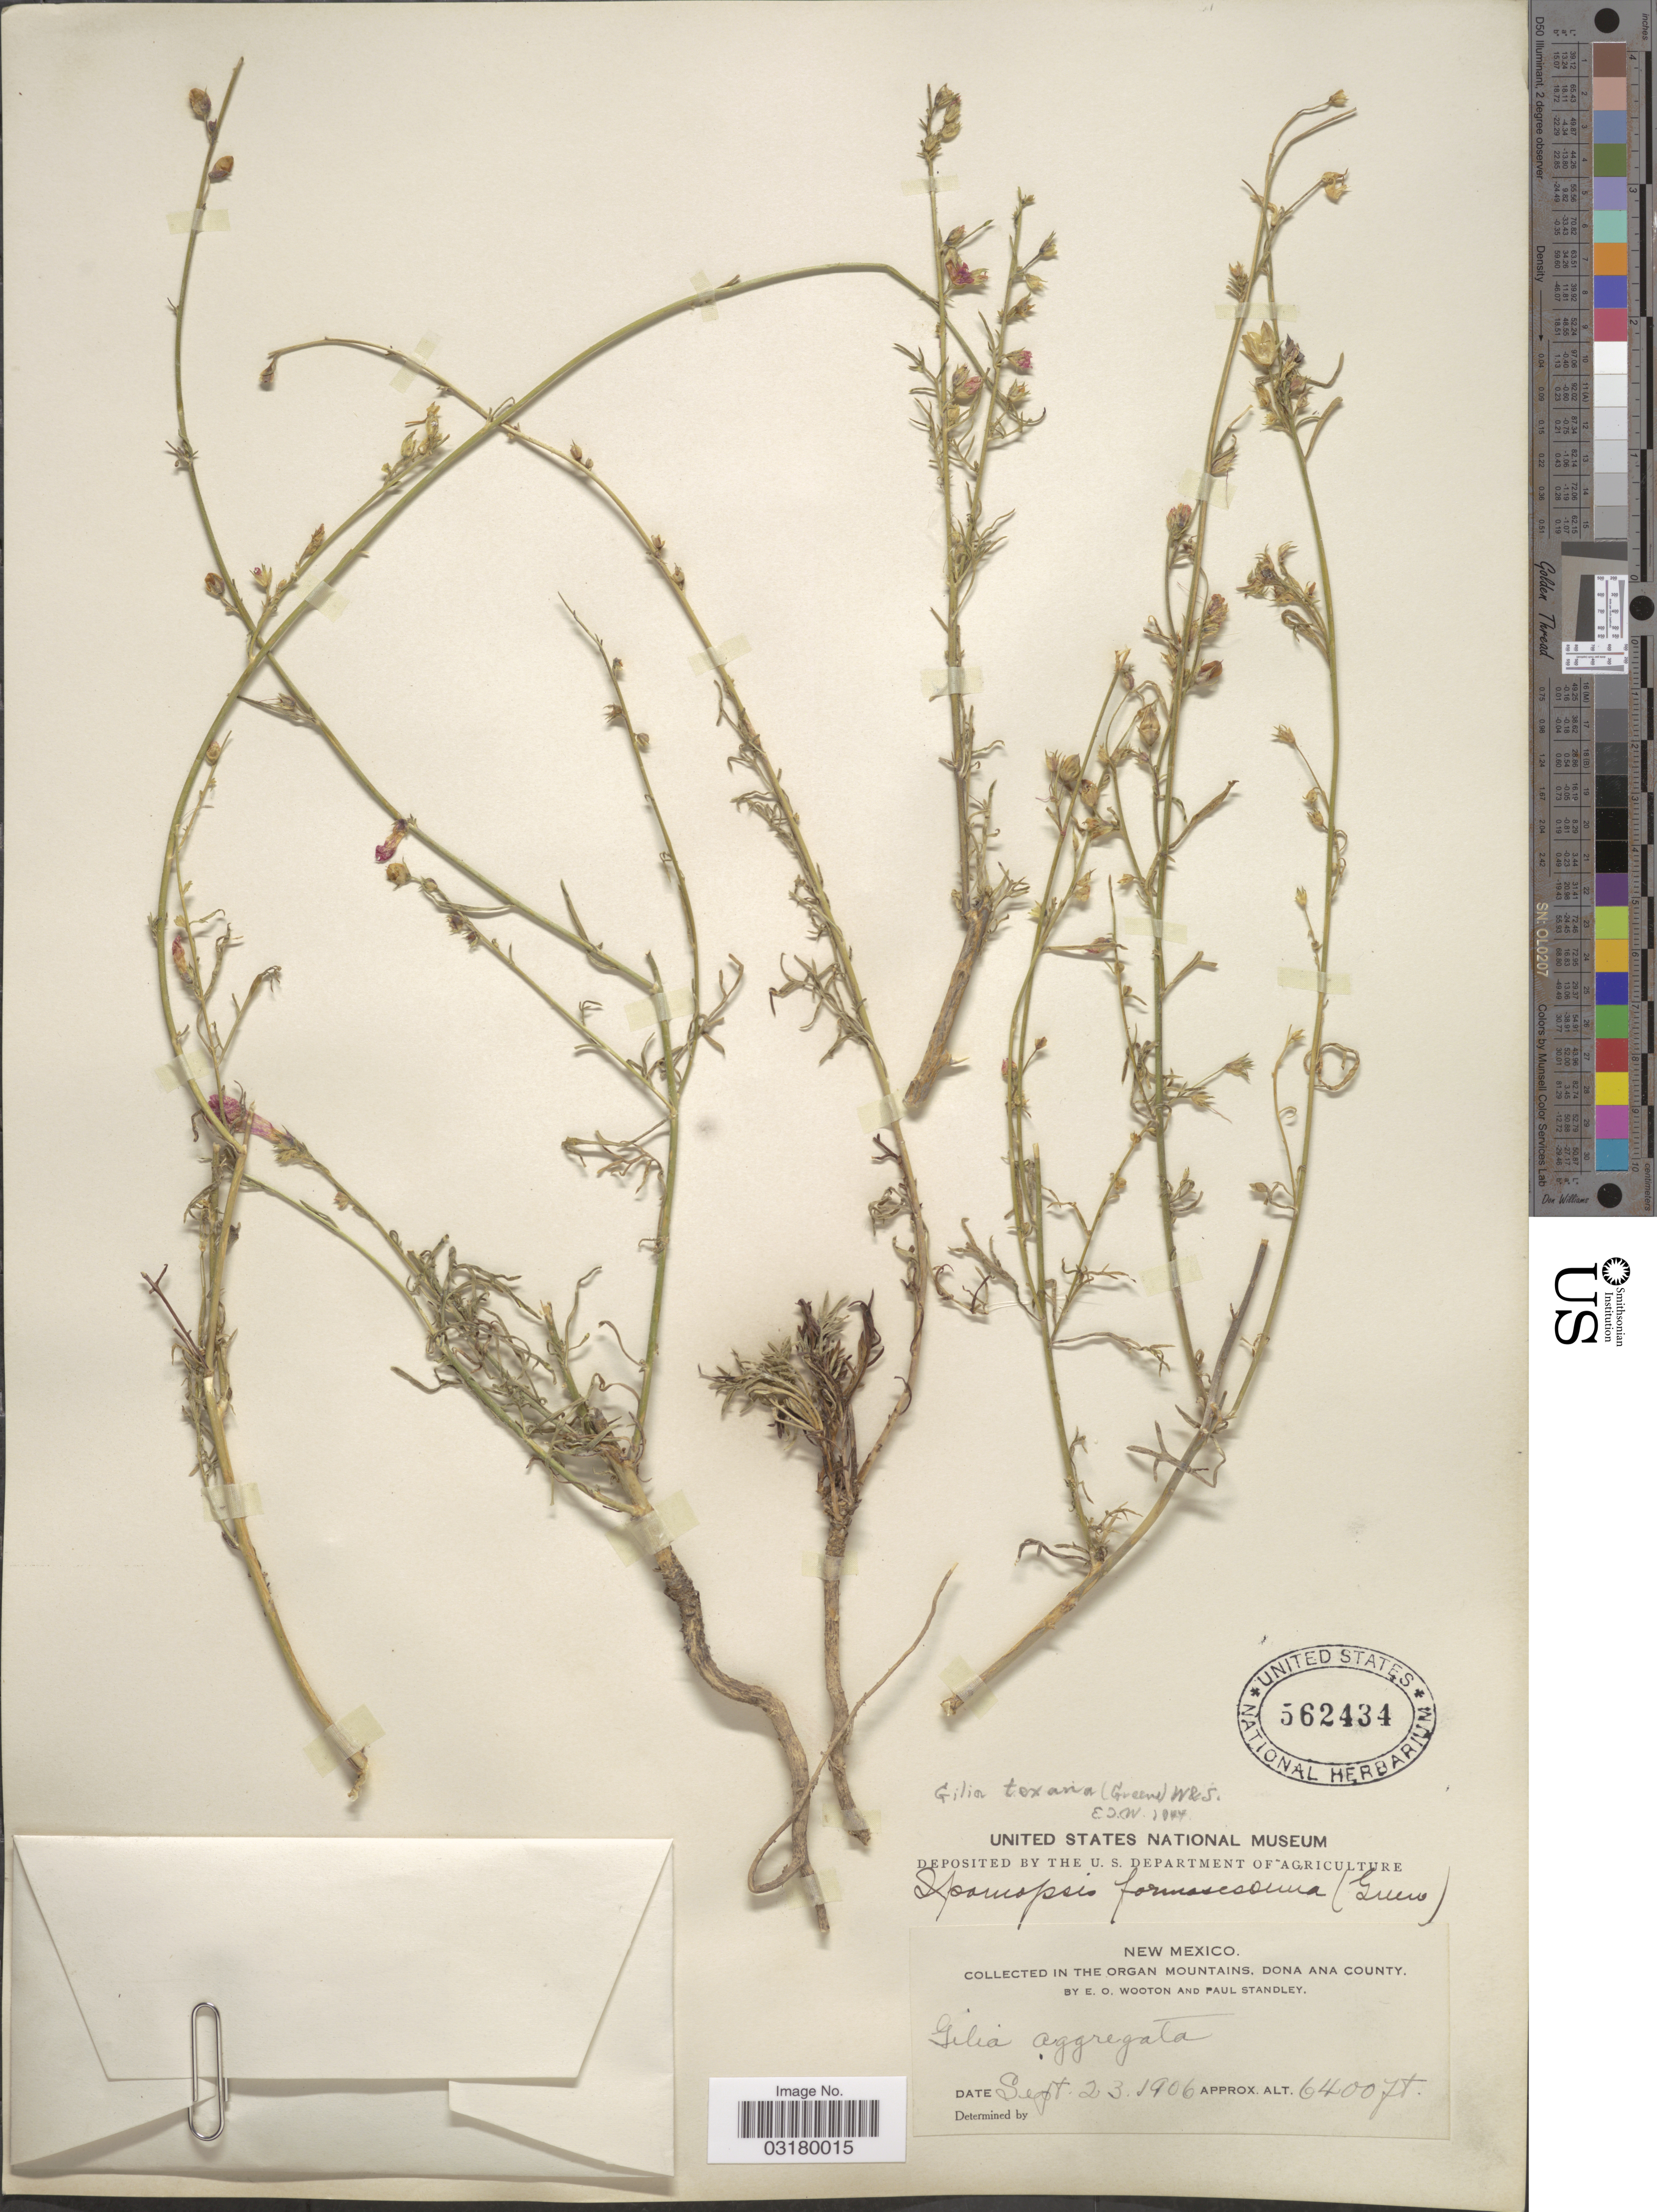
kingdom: Plantae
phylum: Tracheophyta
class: Magnoliopsida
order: Ericales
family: Polemoniaceae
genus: Ipomopsis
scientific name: Ipomopsis aggregata subsp. formosissima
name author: (Greene) Wherry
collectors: E. O. Wooton & P. C. Standley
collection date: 1906-09-23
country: United States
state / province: New Mexico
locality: Collected in the Organ Mountains, Dona Ana County.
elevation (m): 1951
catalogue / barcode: US 562434